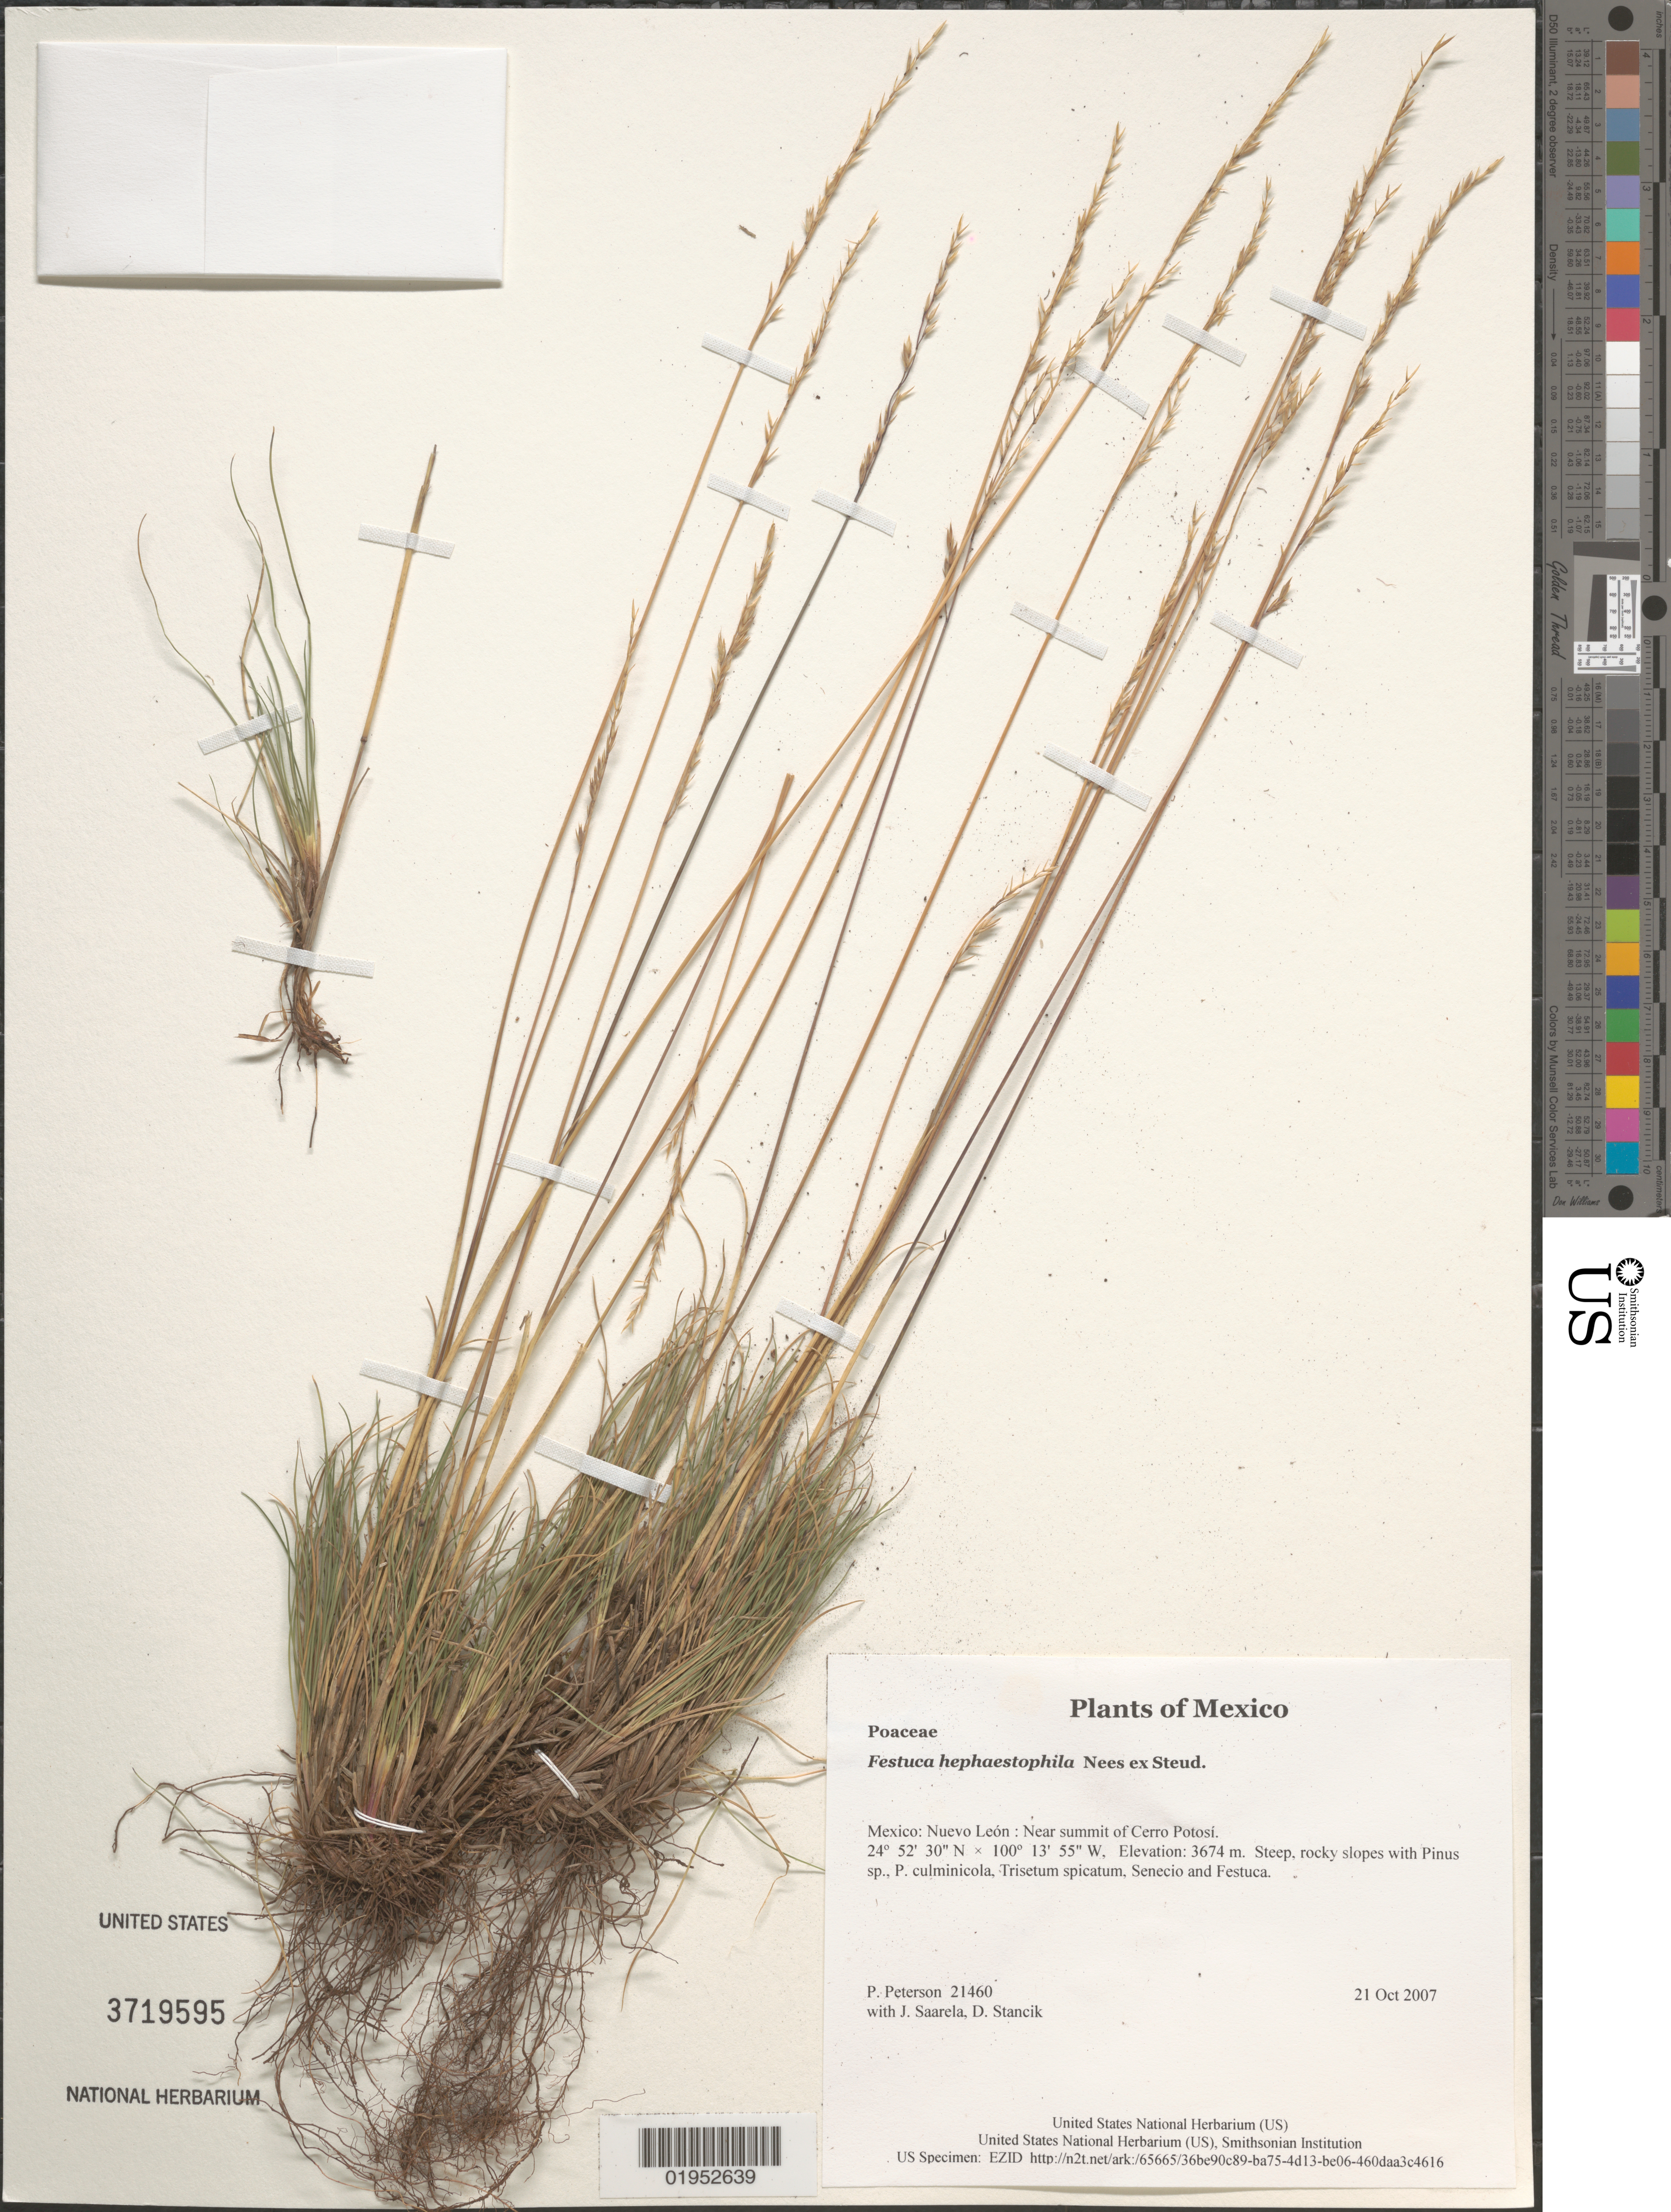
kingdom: Plantae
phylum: Tracheophyta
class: Liliopsida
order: Poales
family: Poaceae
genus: Festuca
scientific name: Festuca hephaestophila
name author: Nees ex Steud.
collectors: P. M. Peterson, J. Saarela & D. Stancik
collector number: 21460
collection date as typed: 21 Oct 2007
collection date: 2007-10-21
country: Mexico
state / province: Nuevo León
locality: Near summit of Cerro Potosí.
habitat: Steep, rocky slopes with Pinus sp., P. culminicola, Trisetum spicatum, Senecio and Festuca.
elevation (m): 3674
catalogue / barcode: US 3719595